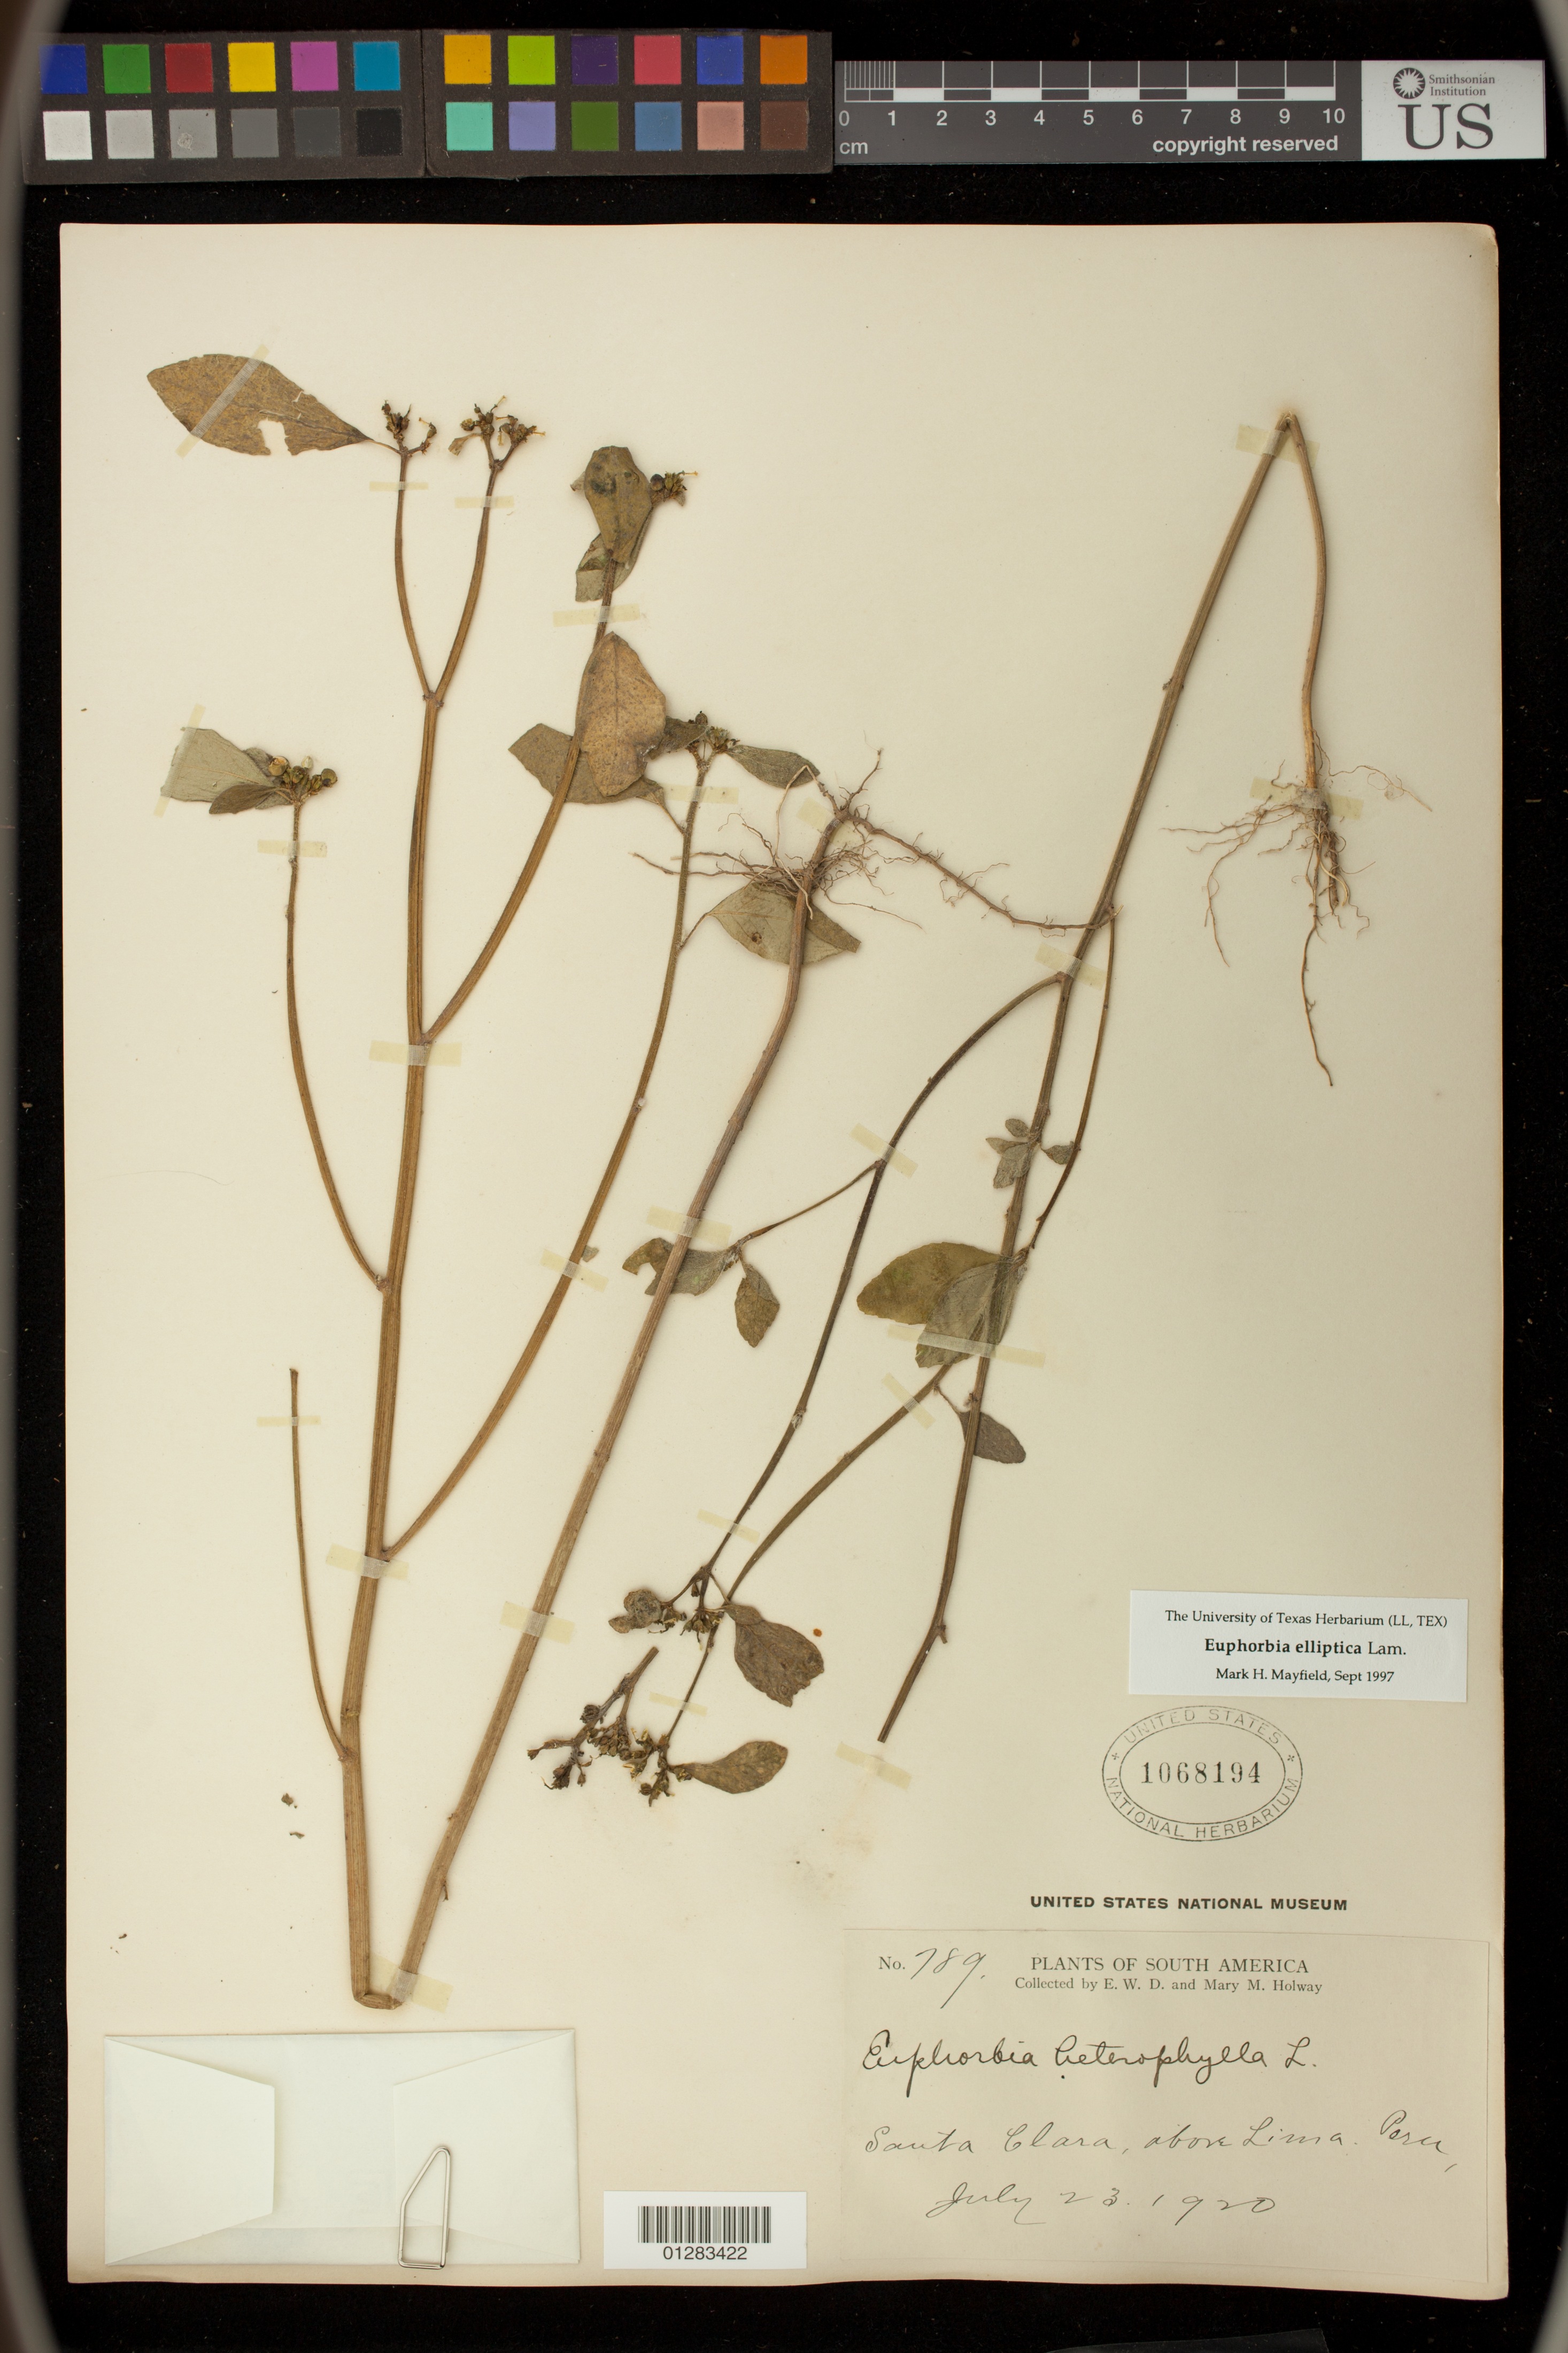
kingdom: Plantae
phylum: Tracheophyta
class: Magnoliopsida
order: Malpighiales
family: Euphorbiaceae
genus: Euphorbia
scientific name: Euphorbia elliptica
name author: Lam.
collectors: E. W. D. Holway & M. M. Holway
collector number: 789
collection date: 1920-07-23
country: Peru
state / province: Lima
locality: Santa Clara, above Lima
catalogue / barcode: US 1068194